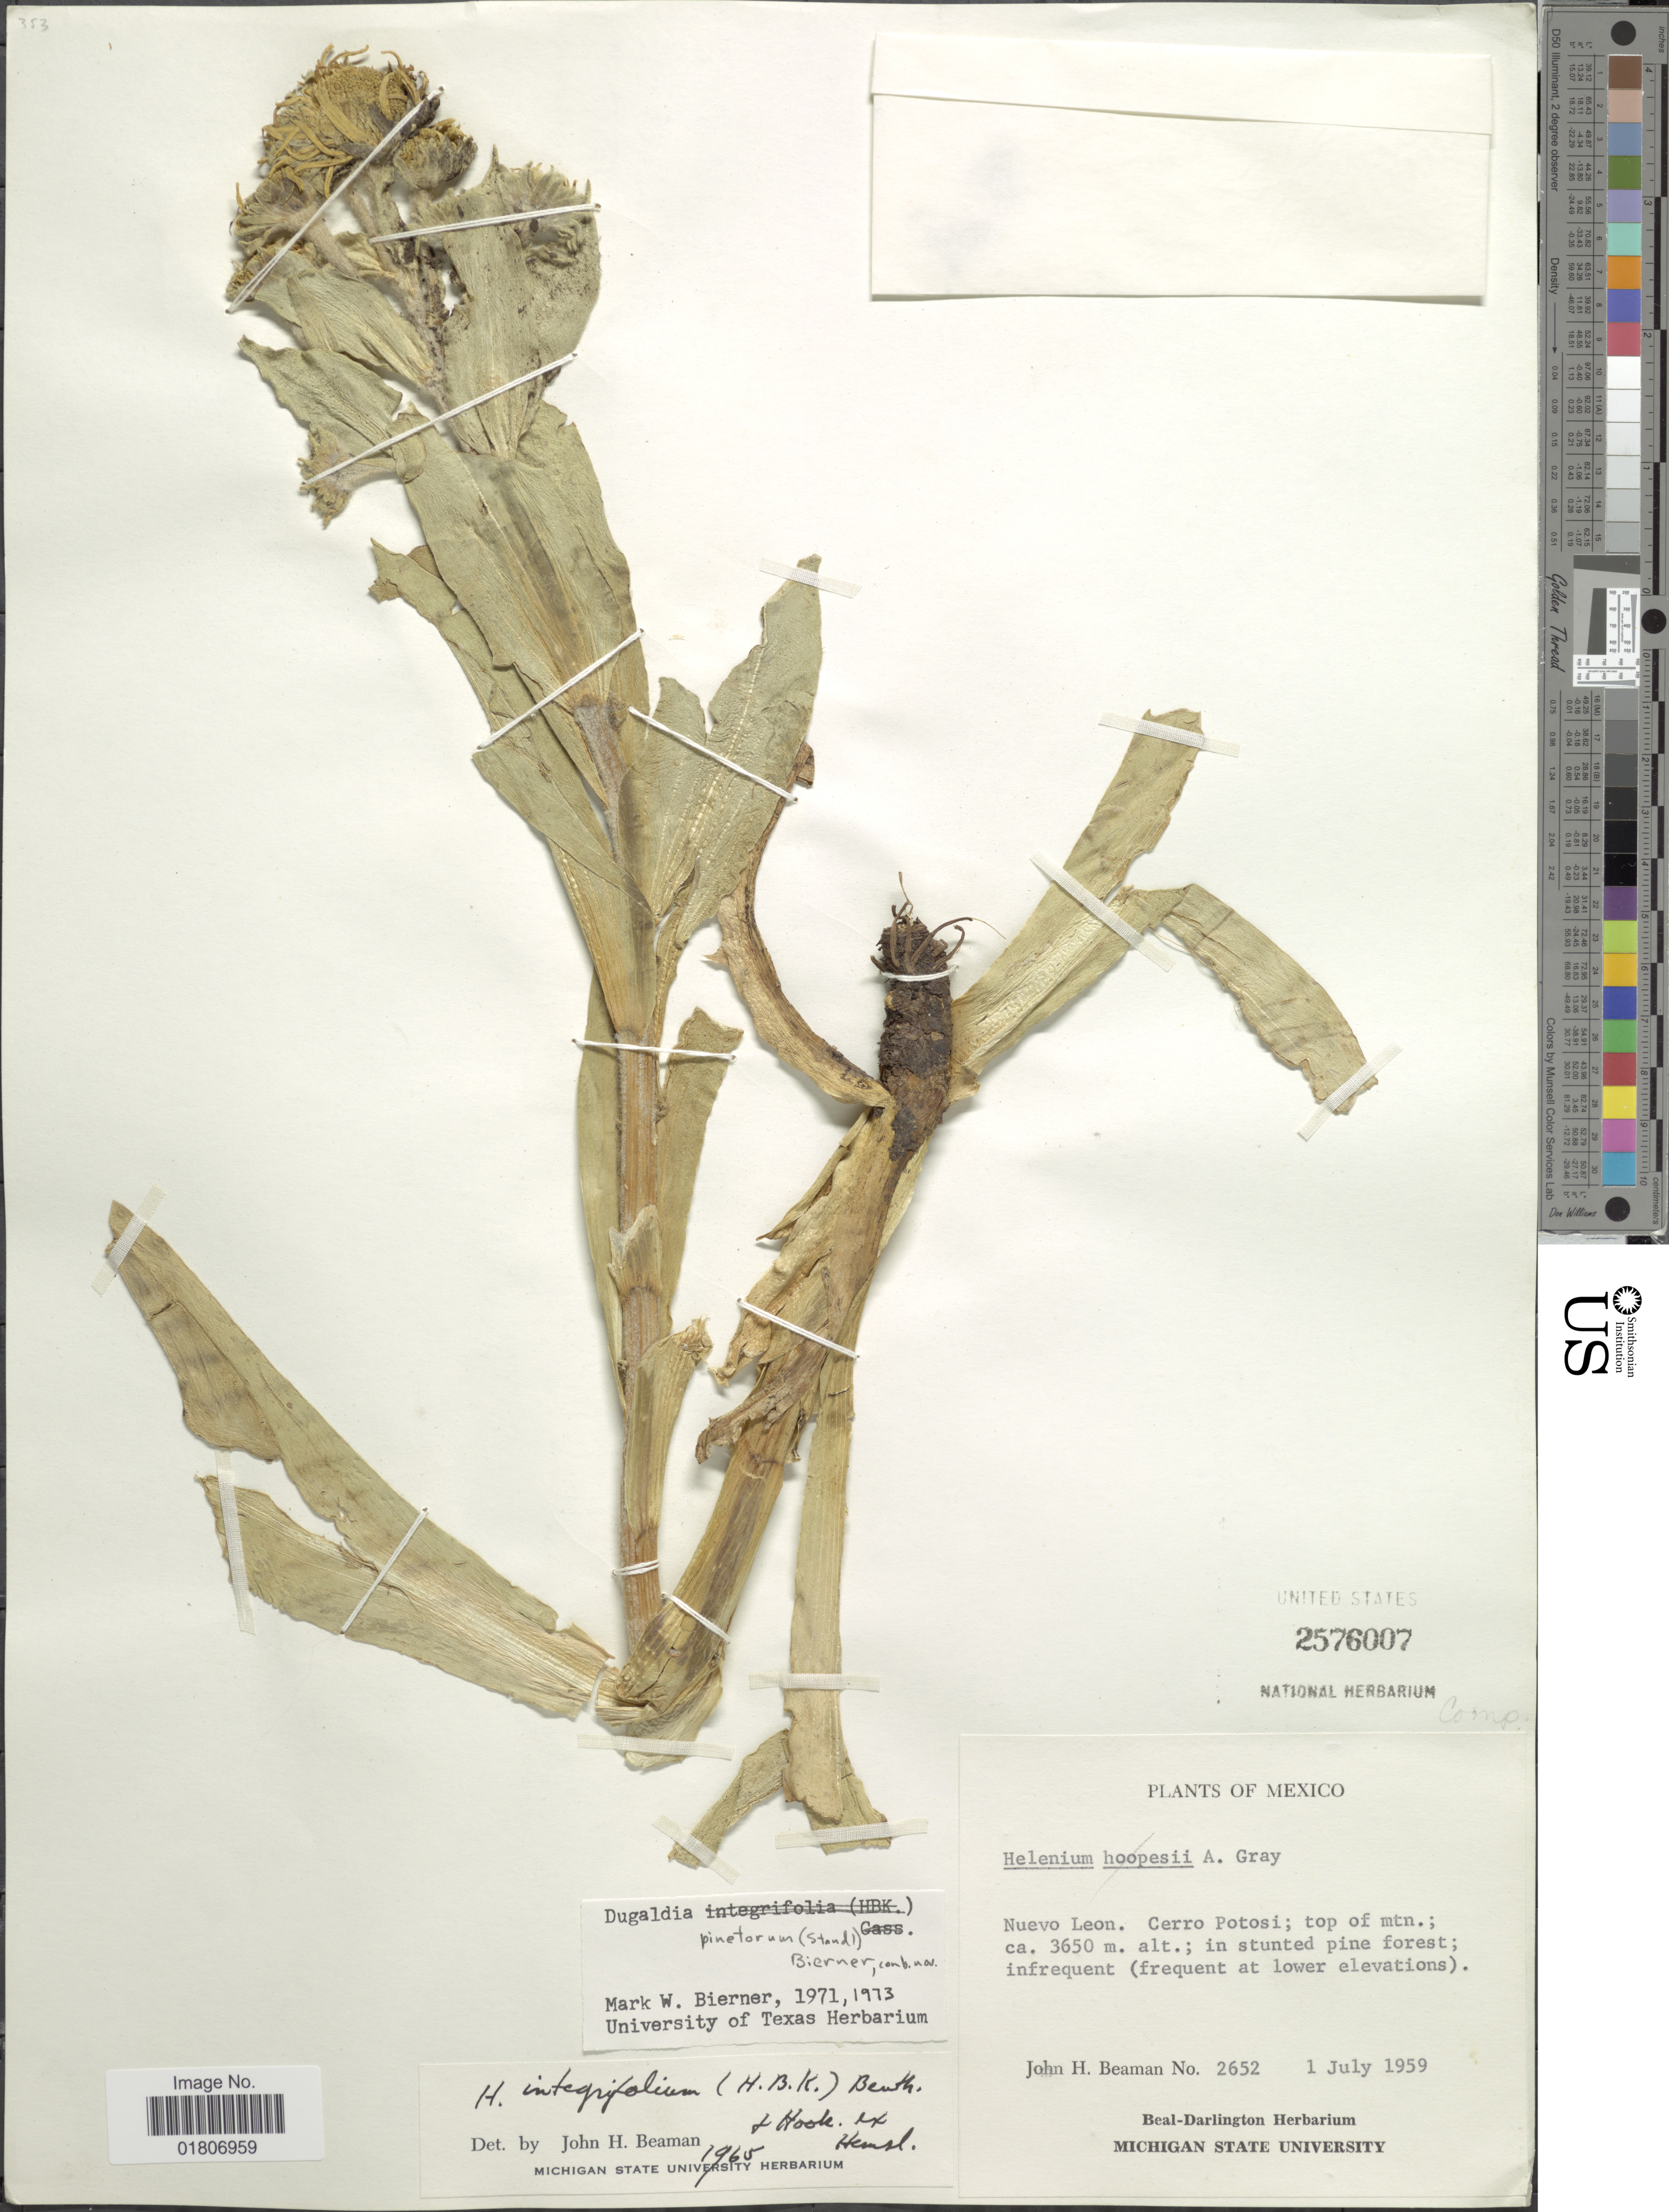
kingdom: Plantae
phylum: Tracheophyta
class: Magnoliopsida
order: Asterales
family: Asteraceae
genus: Dugaldia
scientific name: Dugaldia hoopesii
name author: (A. Gray) Rydb.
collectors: J. H. Beaman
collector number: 2652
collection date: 1959-07-01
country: Mexico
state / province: Nuevo León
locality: Cerro Potosi; top of mtn.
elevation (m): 3650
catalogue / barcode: US 2576007